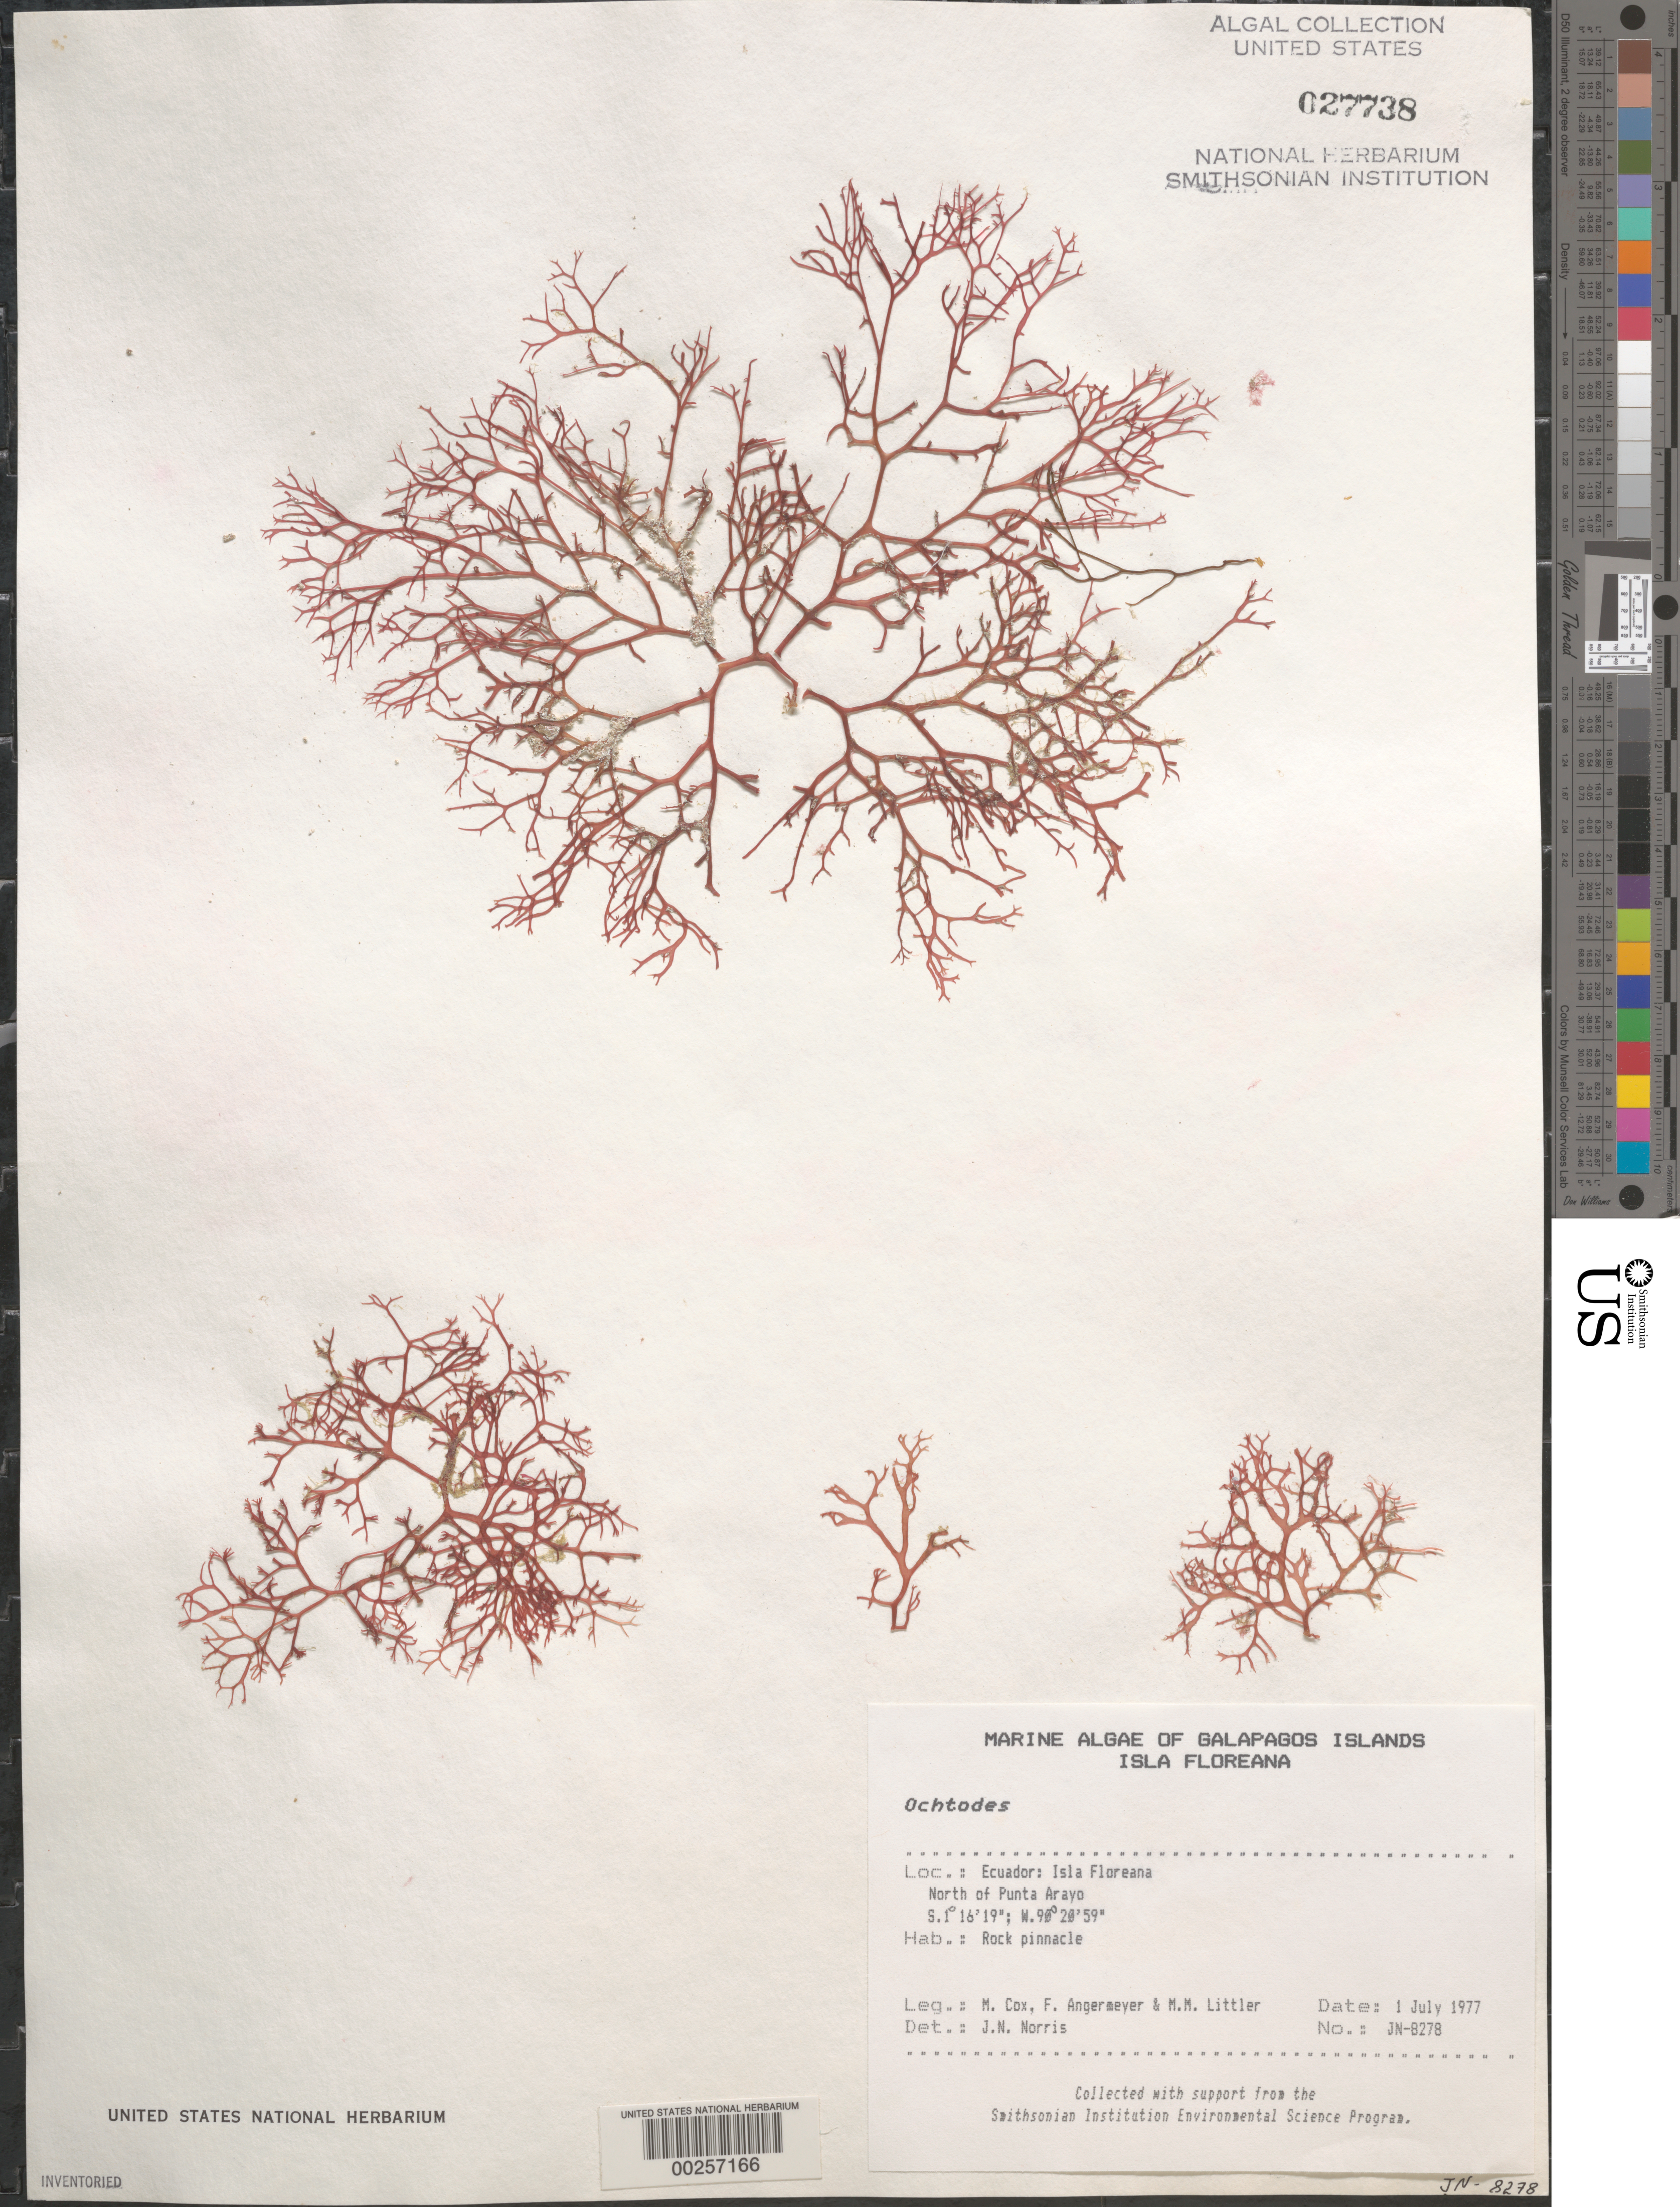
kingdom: Plantae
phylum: Rhodophyta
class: Florideophyceae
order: Gigartinales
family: Rhizophyllidaceae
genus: Ochtodes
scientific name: Ochtodes sp.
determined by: Norris, James N.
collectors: M. M. Littler, M. Cox & F. Angermeyer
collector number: Jn-8278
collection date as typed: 01 Jul 1977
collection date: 1977-07-01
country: Ecuador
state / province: Colón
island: Floreana [Charles, Santa Maria]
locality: North of Punta Ayora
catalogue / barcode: US 27738